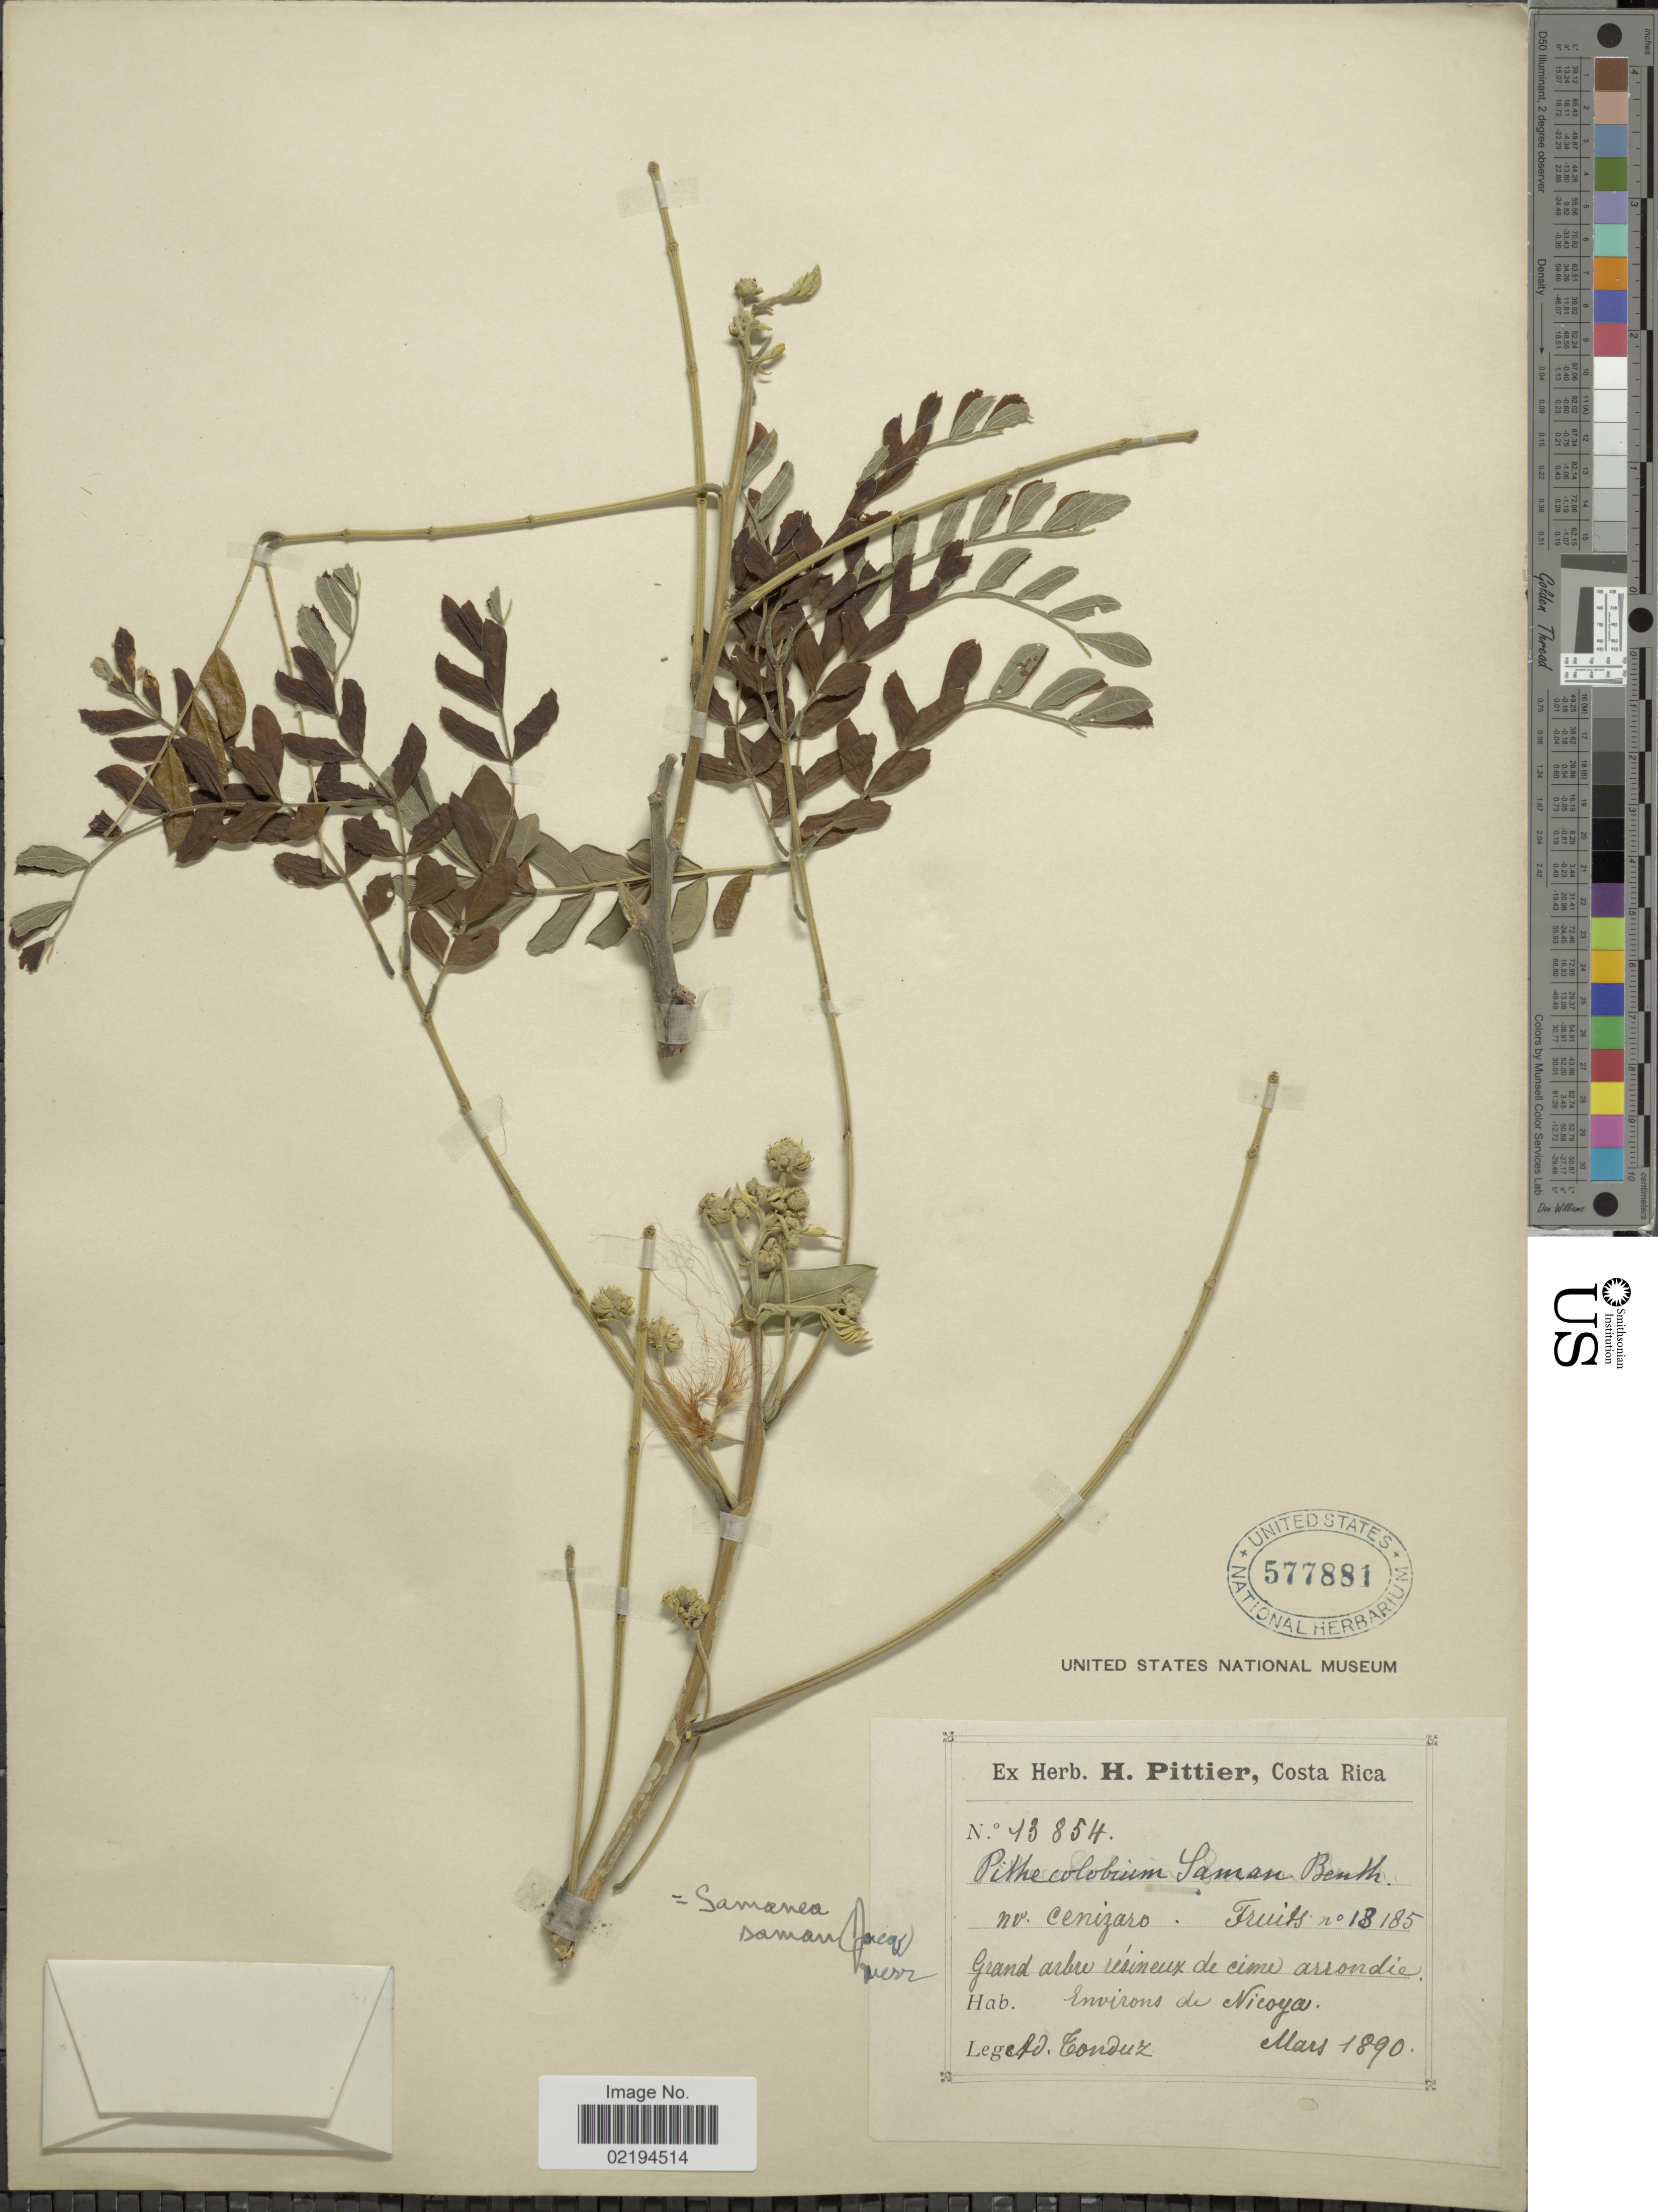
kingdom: Plantae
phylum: Tracheophyta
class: Magnoliopsida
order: Fabales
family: Fabaceae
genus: Samanea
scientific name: Samanea saman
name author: (Jacq.) Merr.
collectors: A. Tonduz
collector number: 13854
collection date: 1890-03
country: Costa Rica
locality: Grand arbre resineux de cime arrondie, Environs de Nicoya.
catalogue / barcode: US 577881